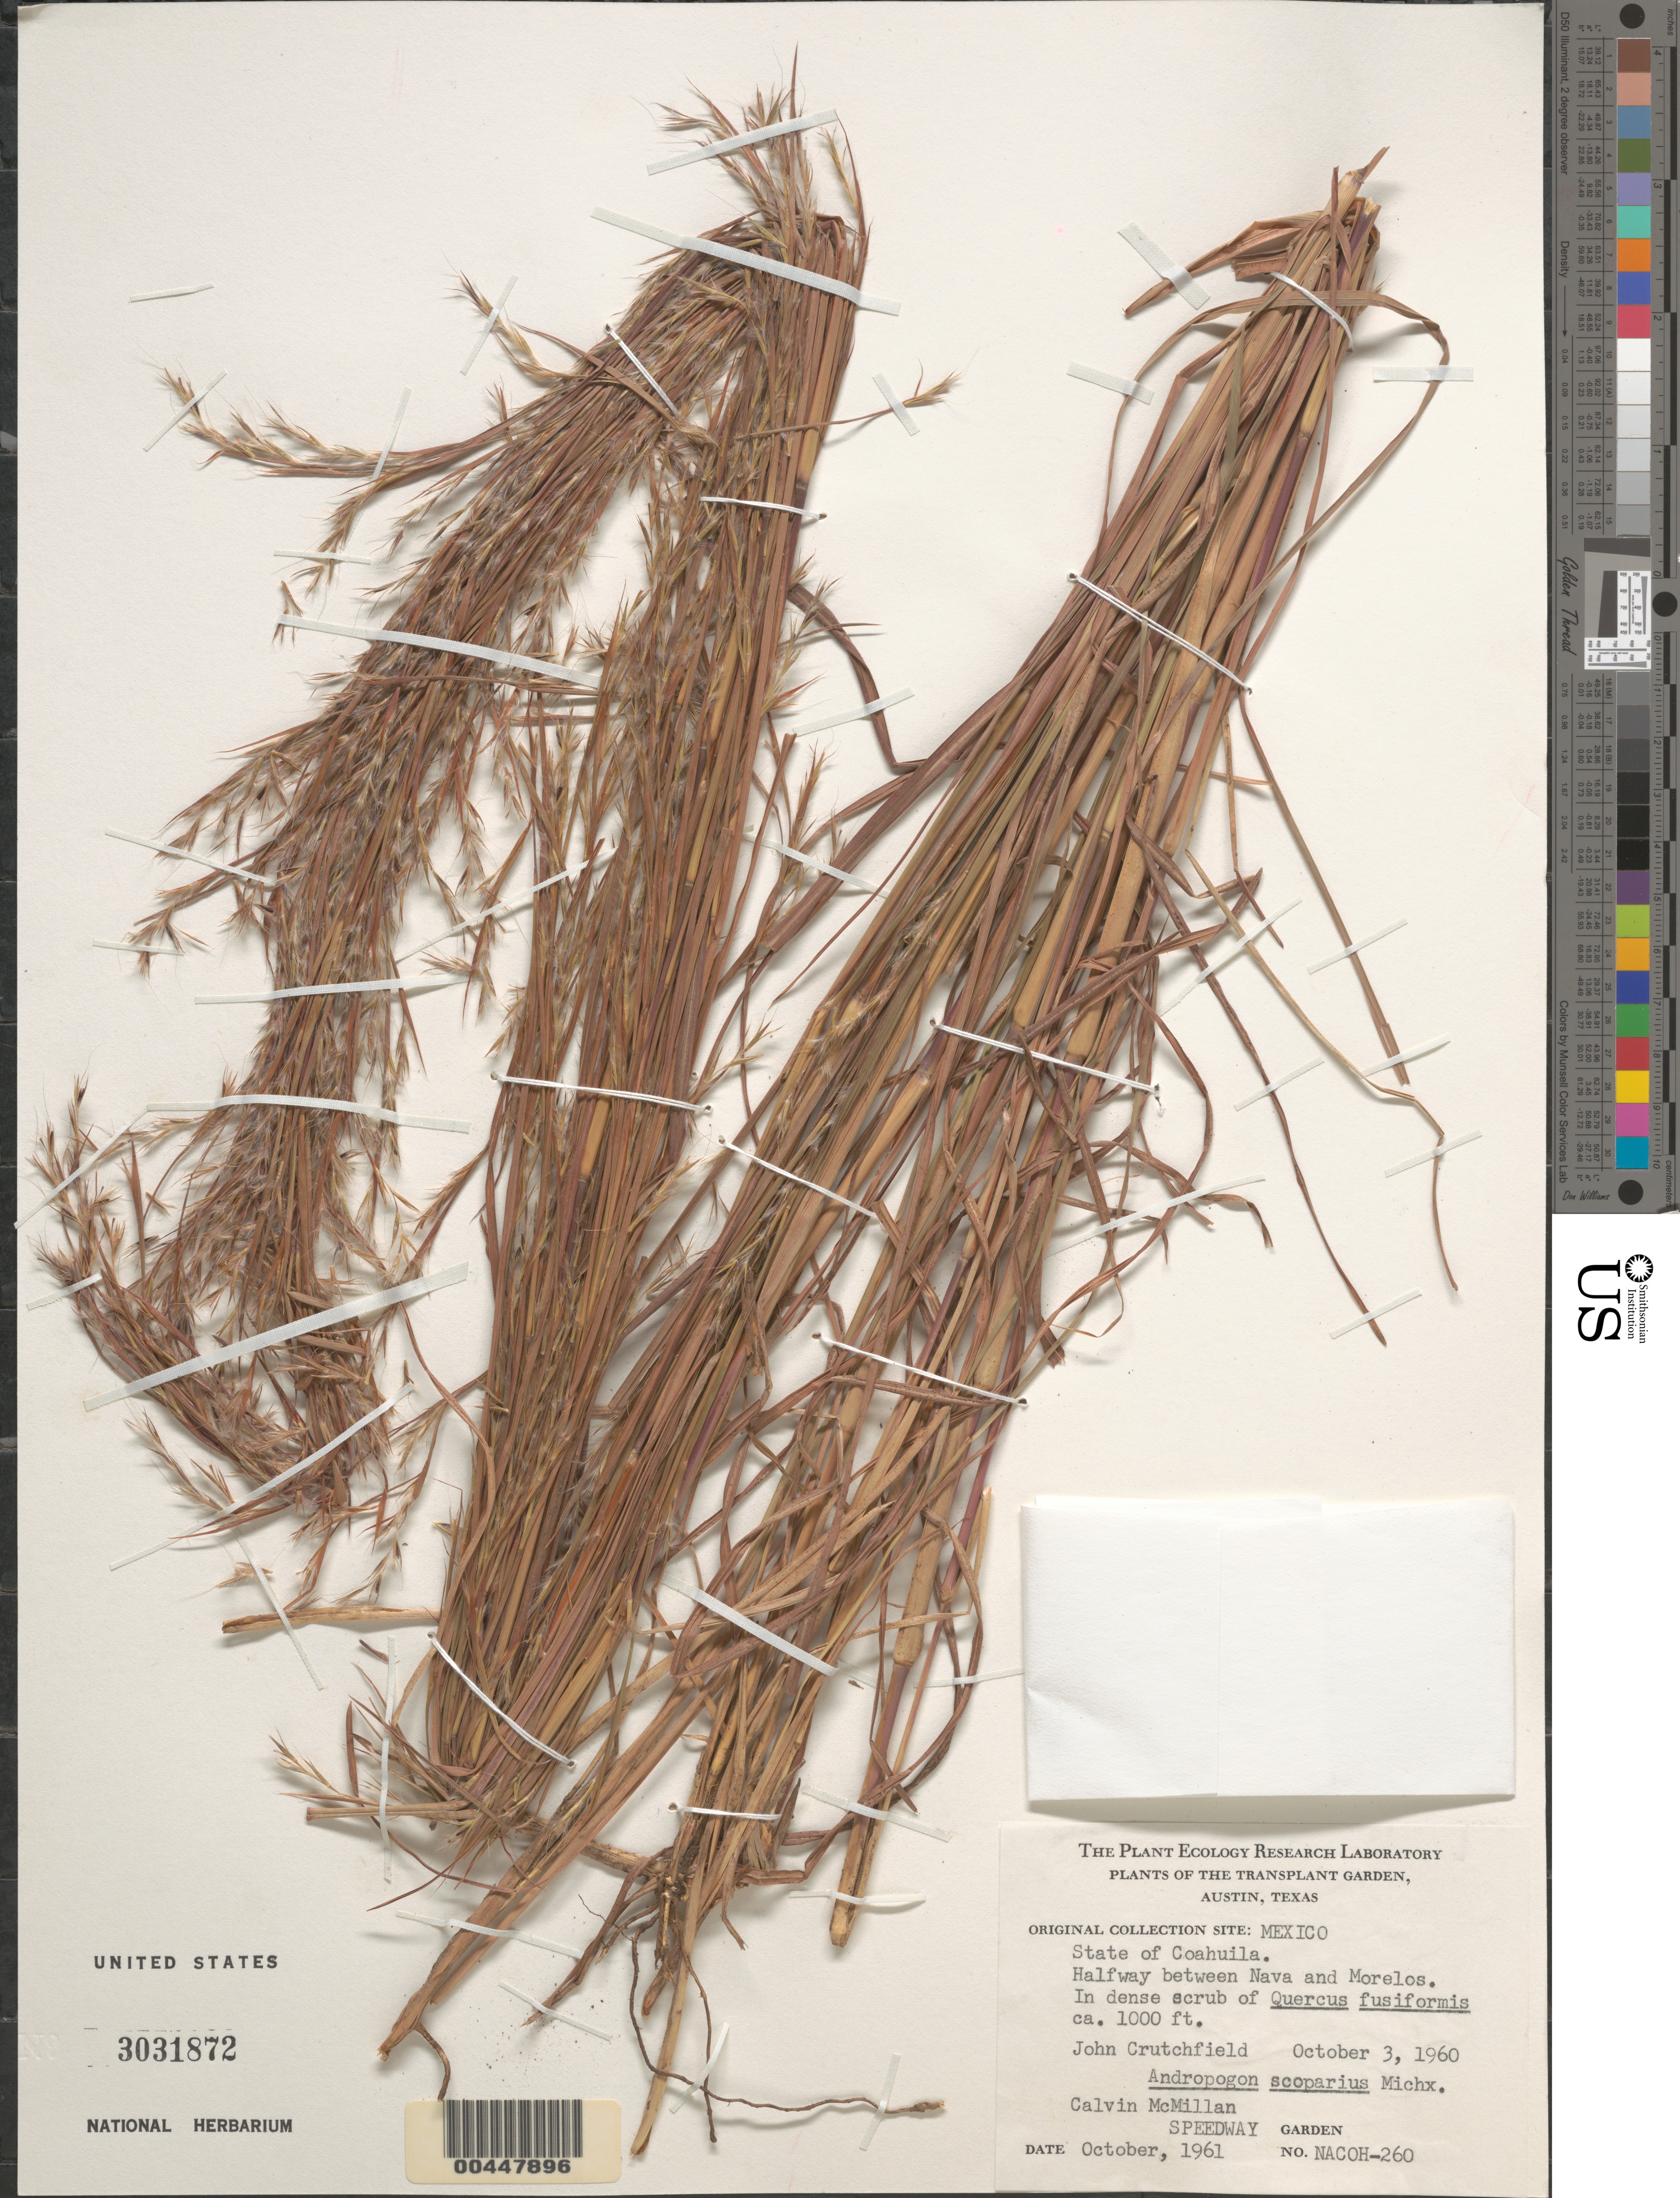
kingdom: Plantae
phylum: Tracheophyta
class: Liliopsida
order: Poales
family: Poaceae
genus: Andropogon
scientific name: Andropogon scoparius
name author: Michx.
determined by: McMillan, C.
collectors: J. Crutchfield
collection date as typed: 3 Oct 1960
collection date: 1960-10-03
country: Mexico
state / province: Coahuila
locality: Halfway between Nava and Morelos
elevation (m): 305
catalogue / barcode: US 3031872